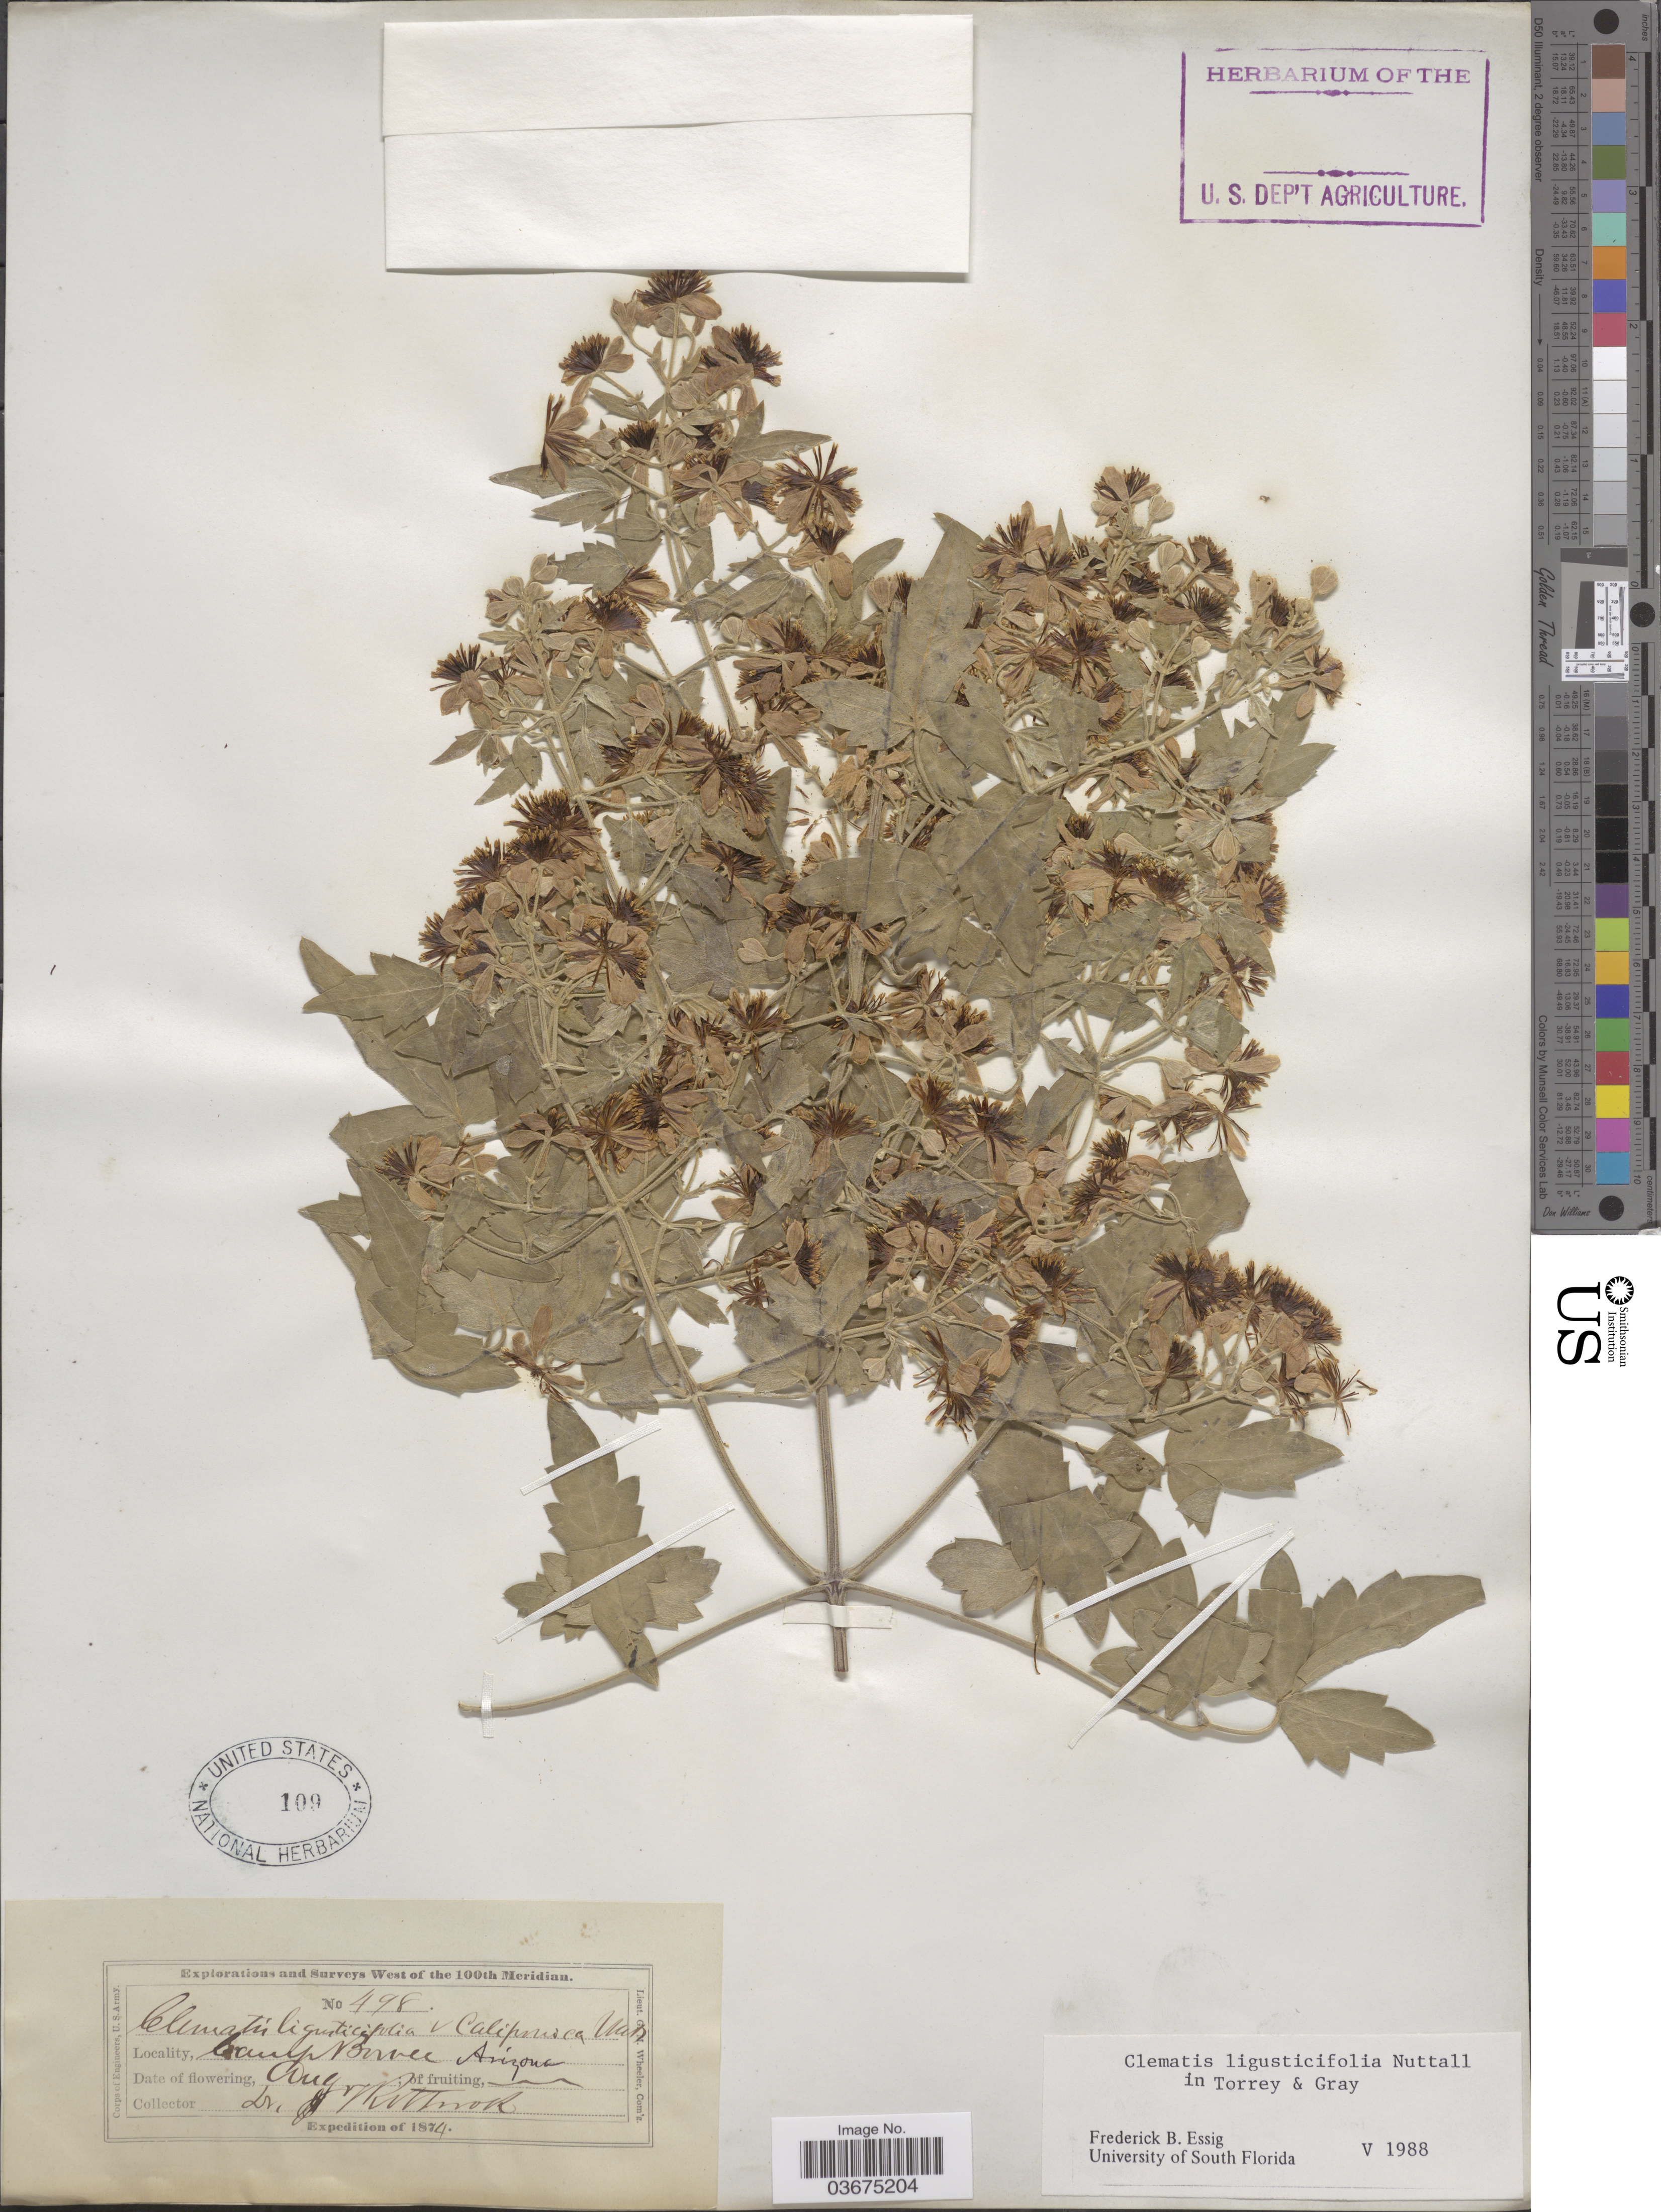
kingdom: Plantae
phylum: Tracheophyta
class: Magnoliopsida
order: Ranunculales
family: Ranunculaceae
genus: Clematis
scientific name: Clematis ligusticifolia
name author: Nutt.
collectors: Rothrock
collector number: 498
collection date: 1874-08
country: United States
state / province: Arizona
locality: Camp Bowie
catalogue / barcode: US 109